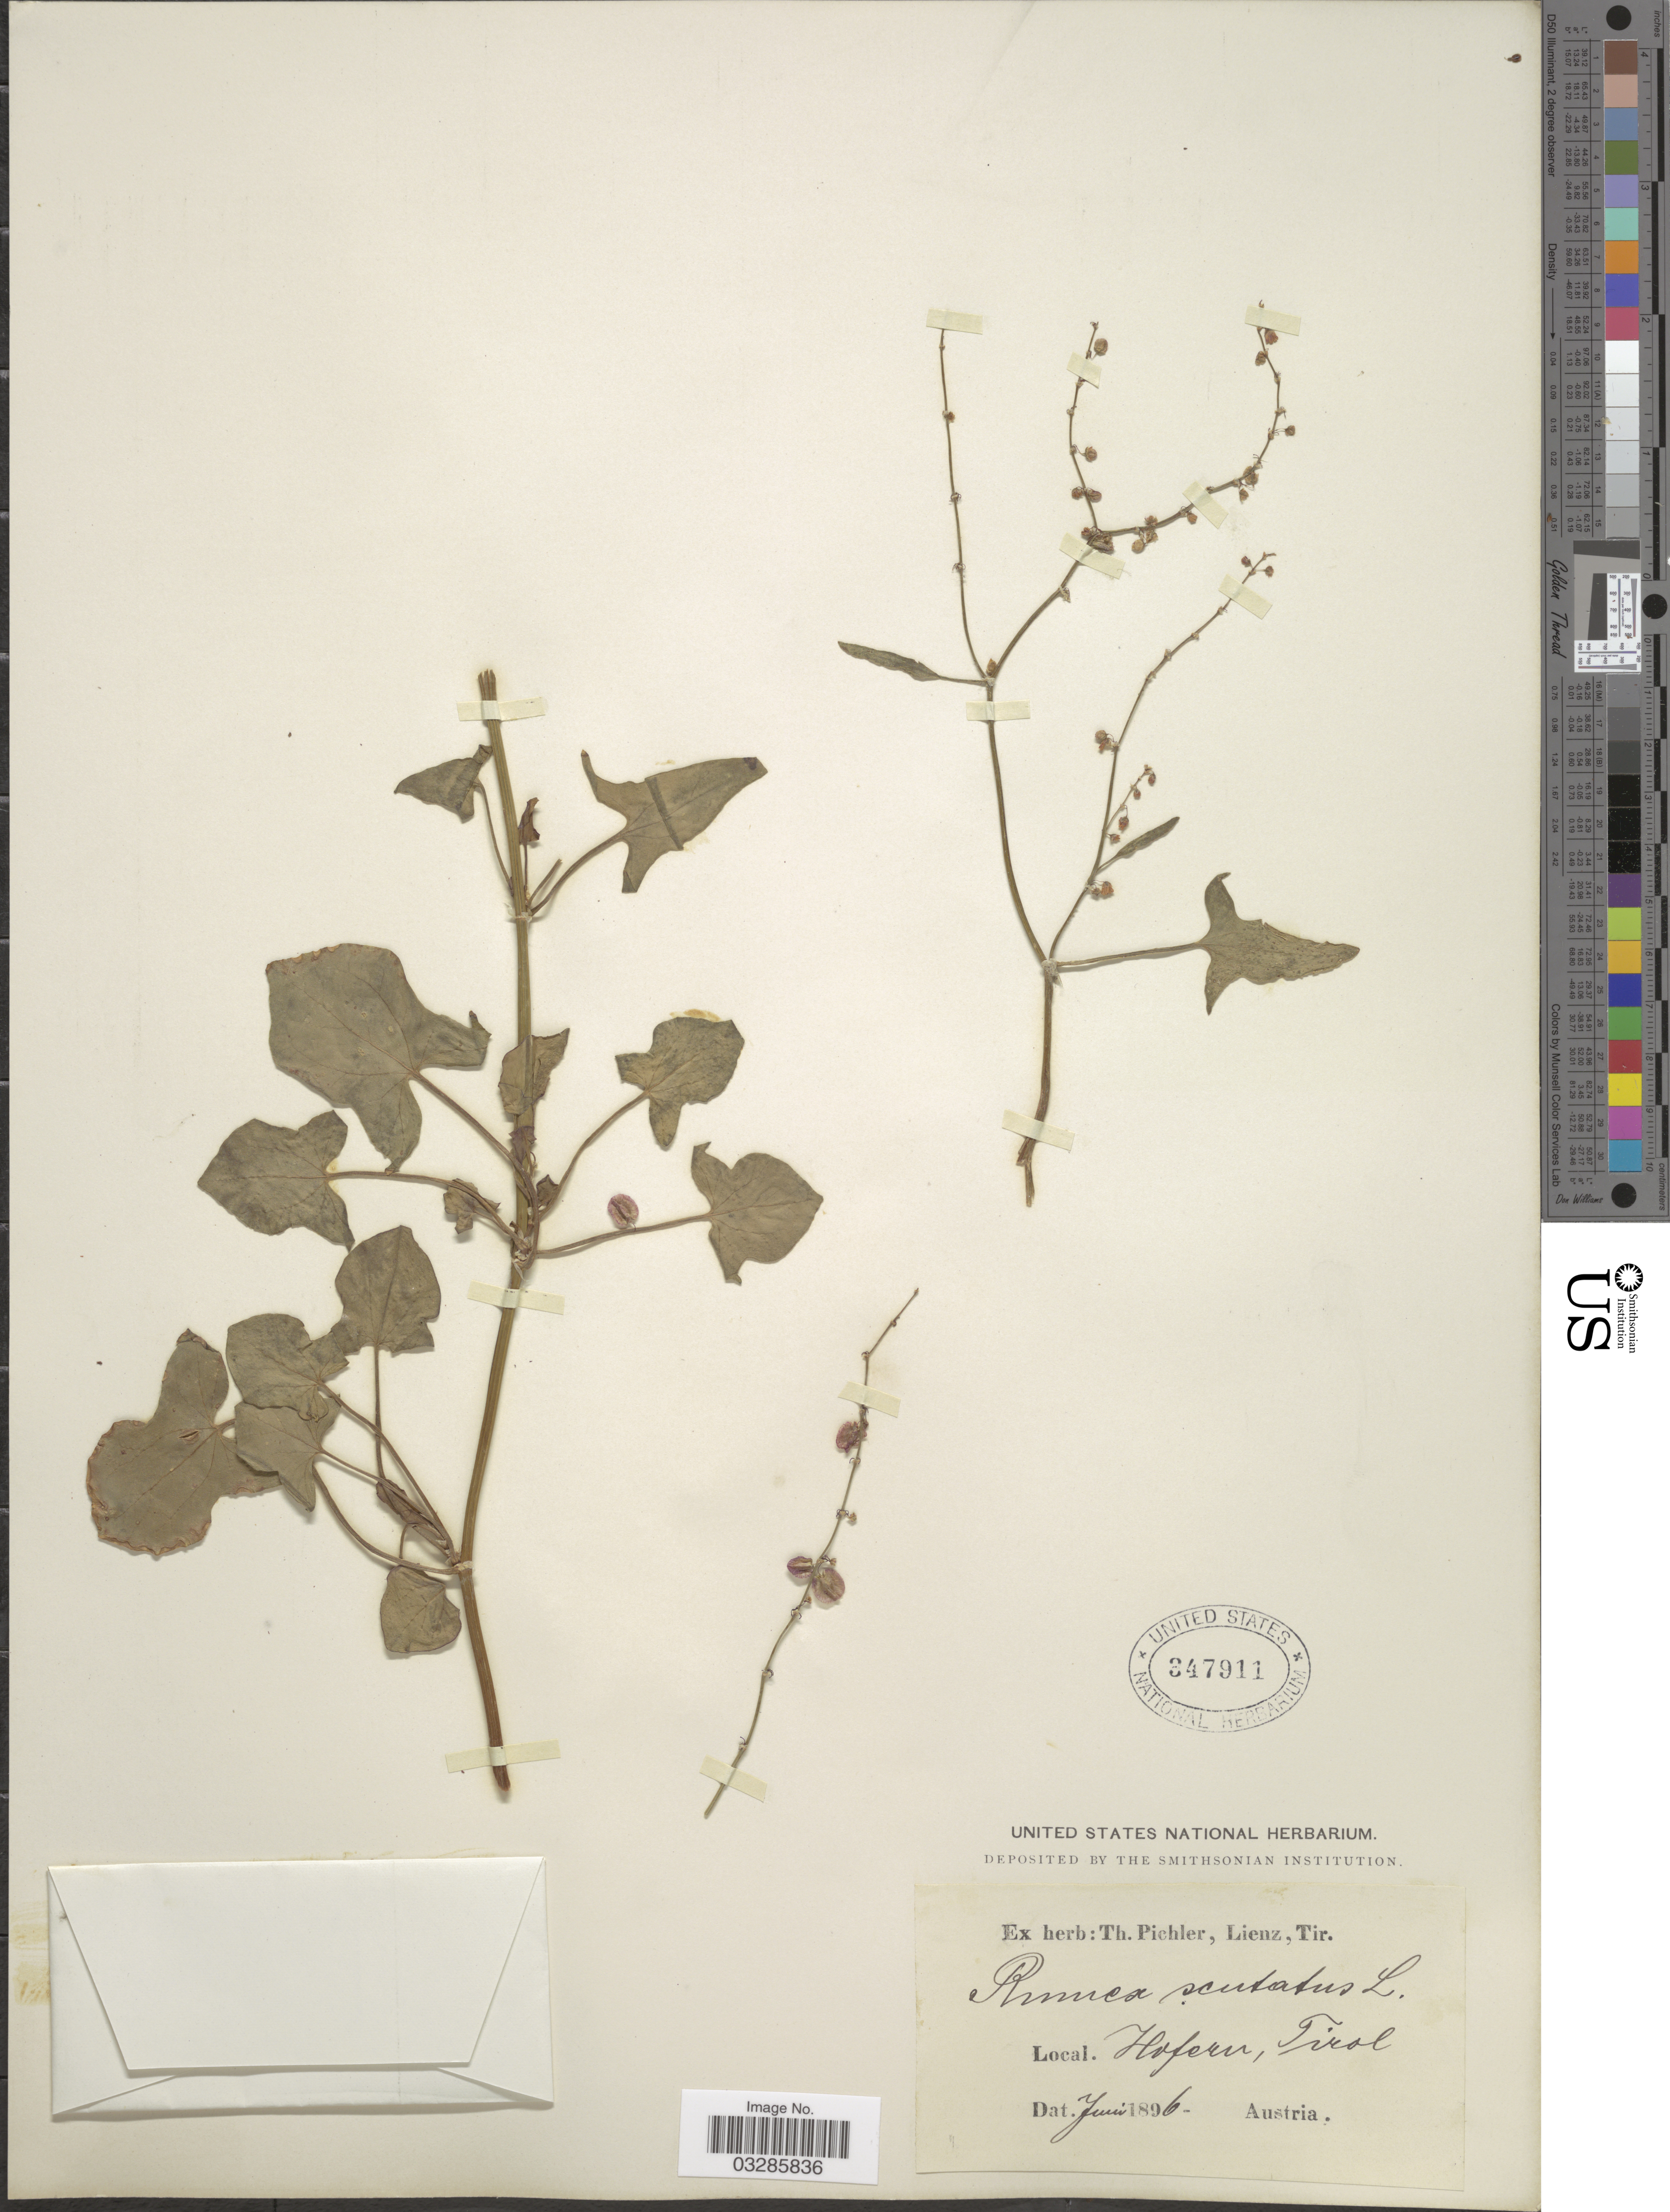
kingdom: Plantae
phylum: Tracheophyta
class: Magnoliopsida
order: Caryophyllales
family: Polygonaceae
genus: Rumex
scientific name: Rumex scutatus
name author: L.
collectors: ex herb. T. Pichler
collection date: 1896-06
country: Italy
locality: Hofern.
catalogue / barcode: US 347911